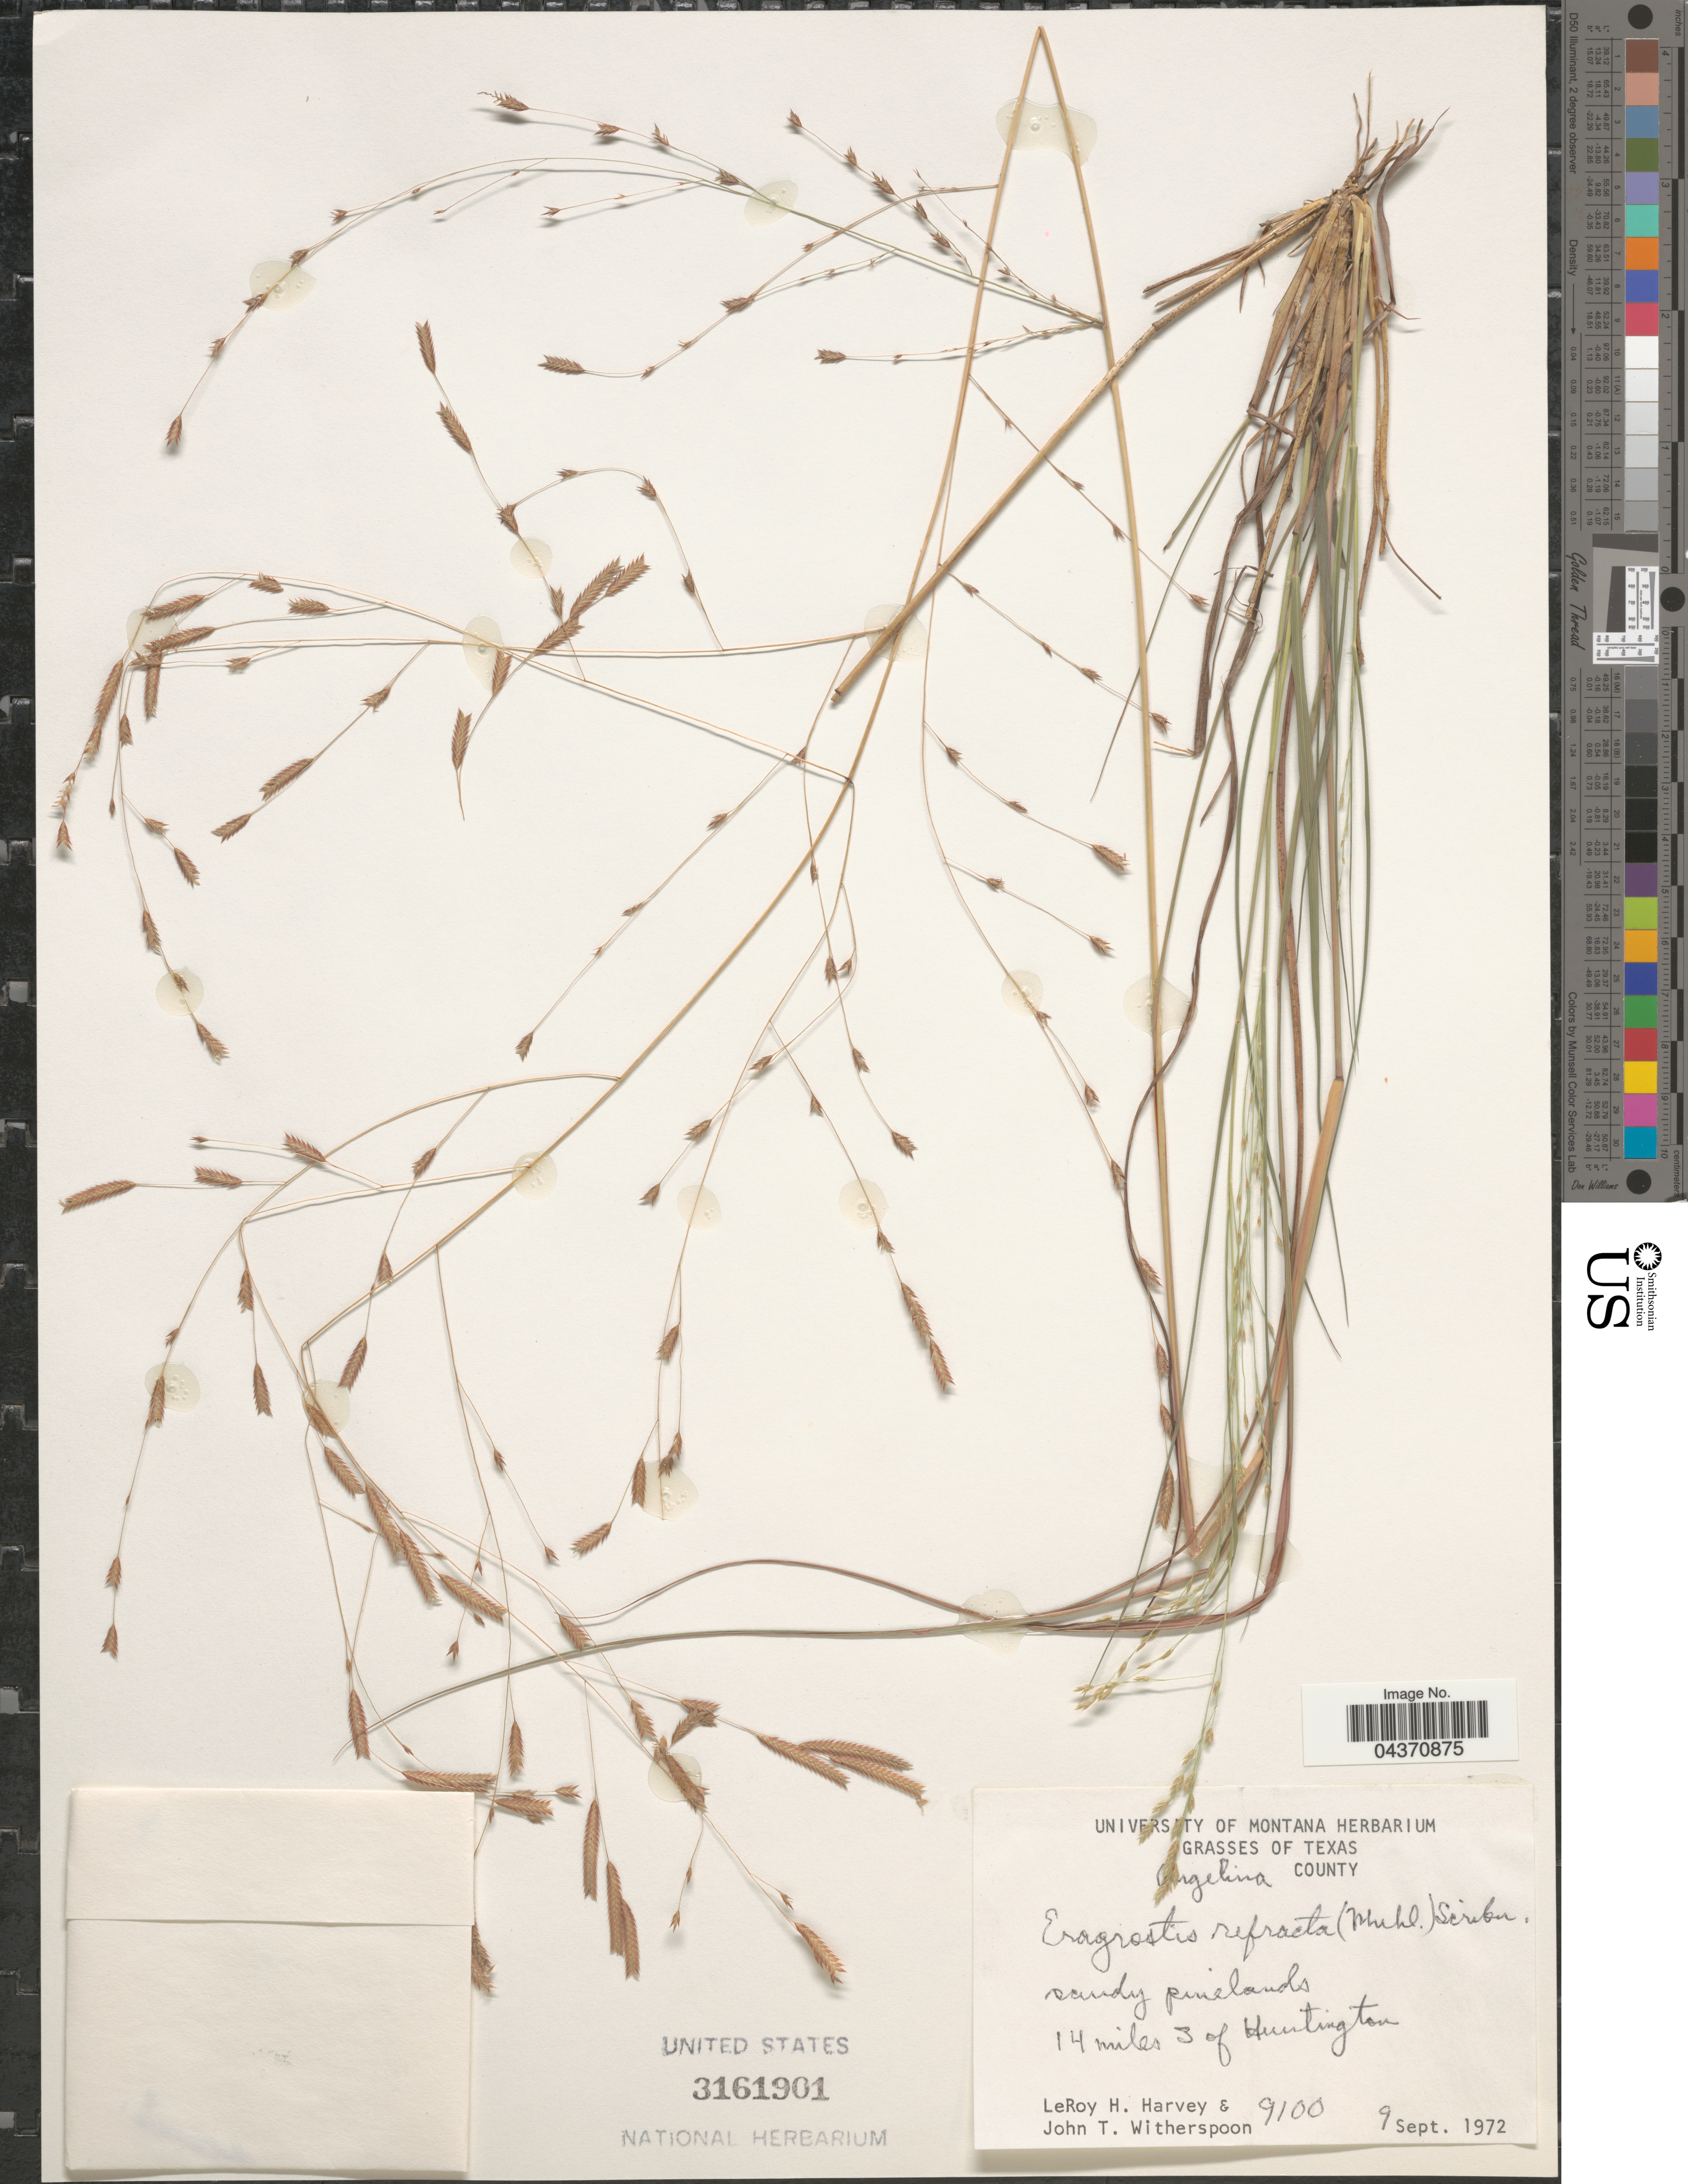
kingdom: Plantae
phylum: Tracheophyta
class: Liliopsida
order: Poales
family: Poaceae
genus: Eragrostis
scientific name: Eragrostis refracta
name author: (Muhl.) Scribn.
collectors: L. H. Harvey & J. Witherspoon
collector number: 9100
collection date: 1972-09-09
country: United States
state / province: Texas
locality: Angelina County. 14 miles S of Huntington.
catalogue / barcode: US 3161901